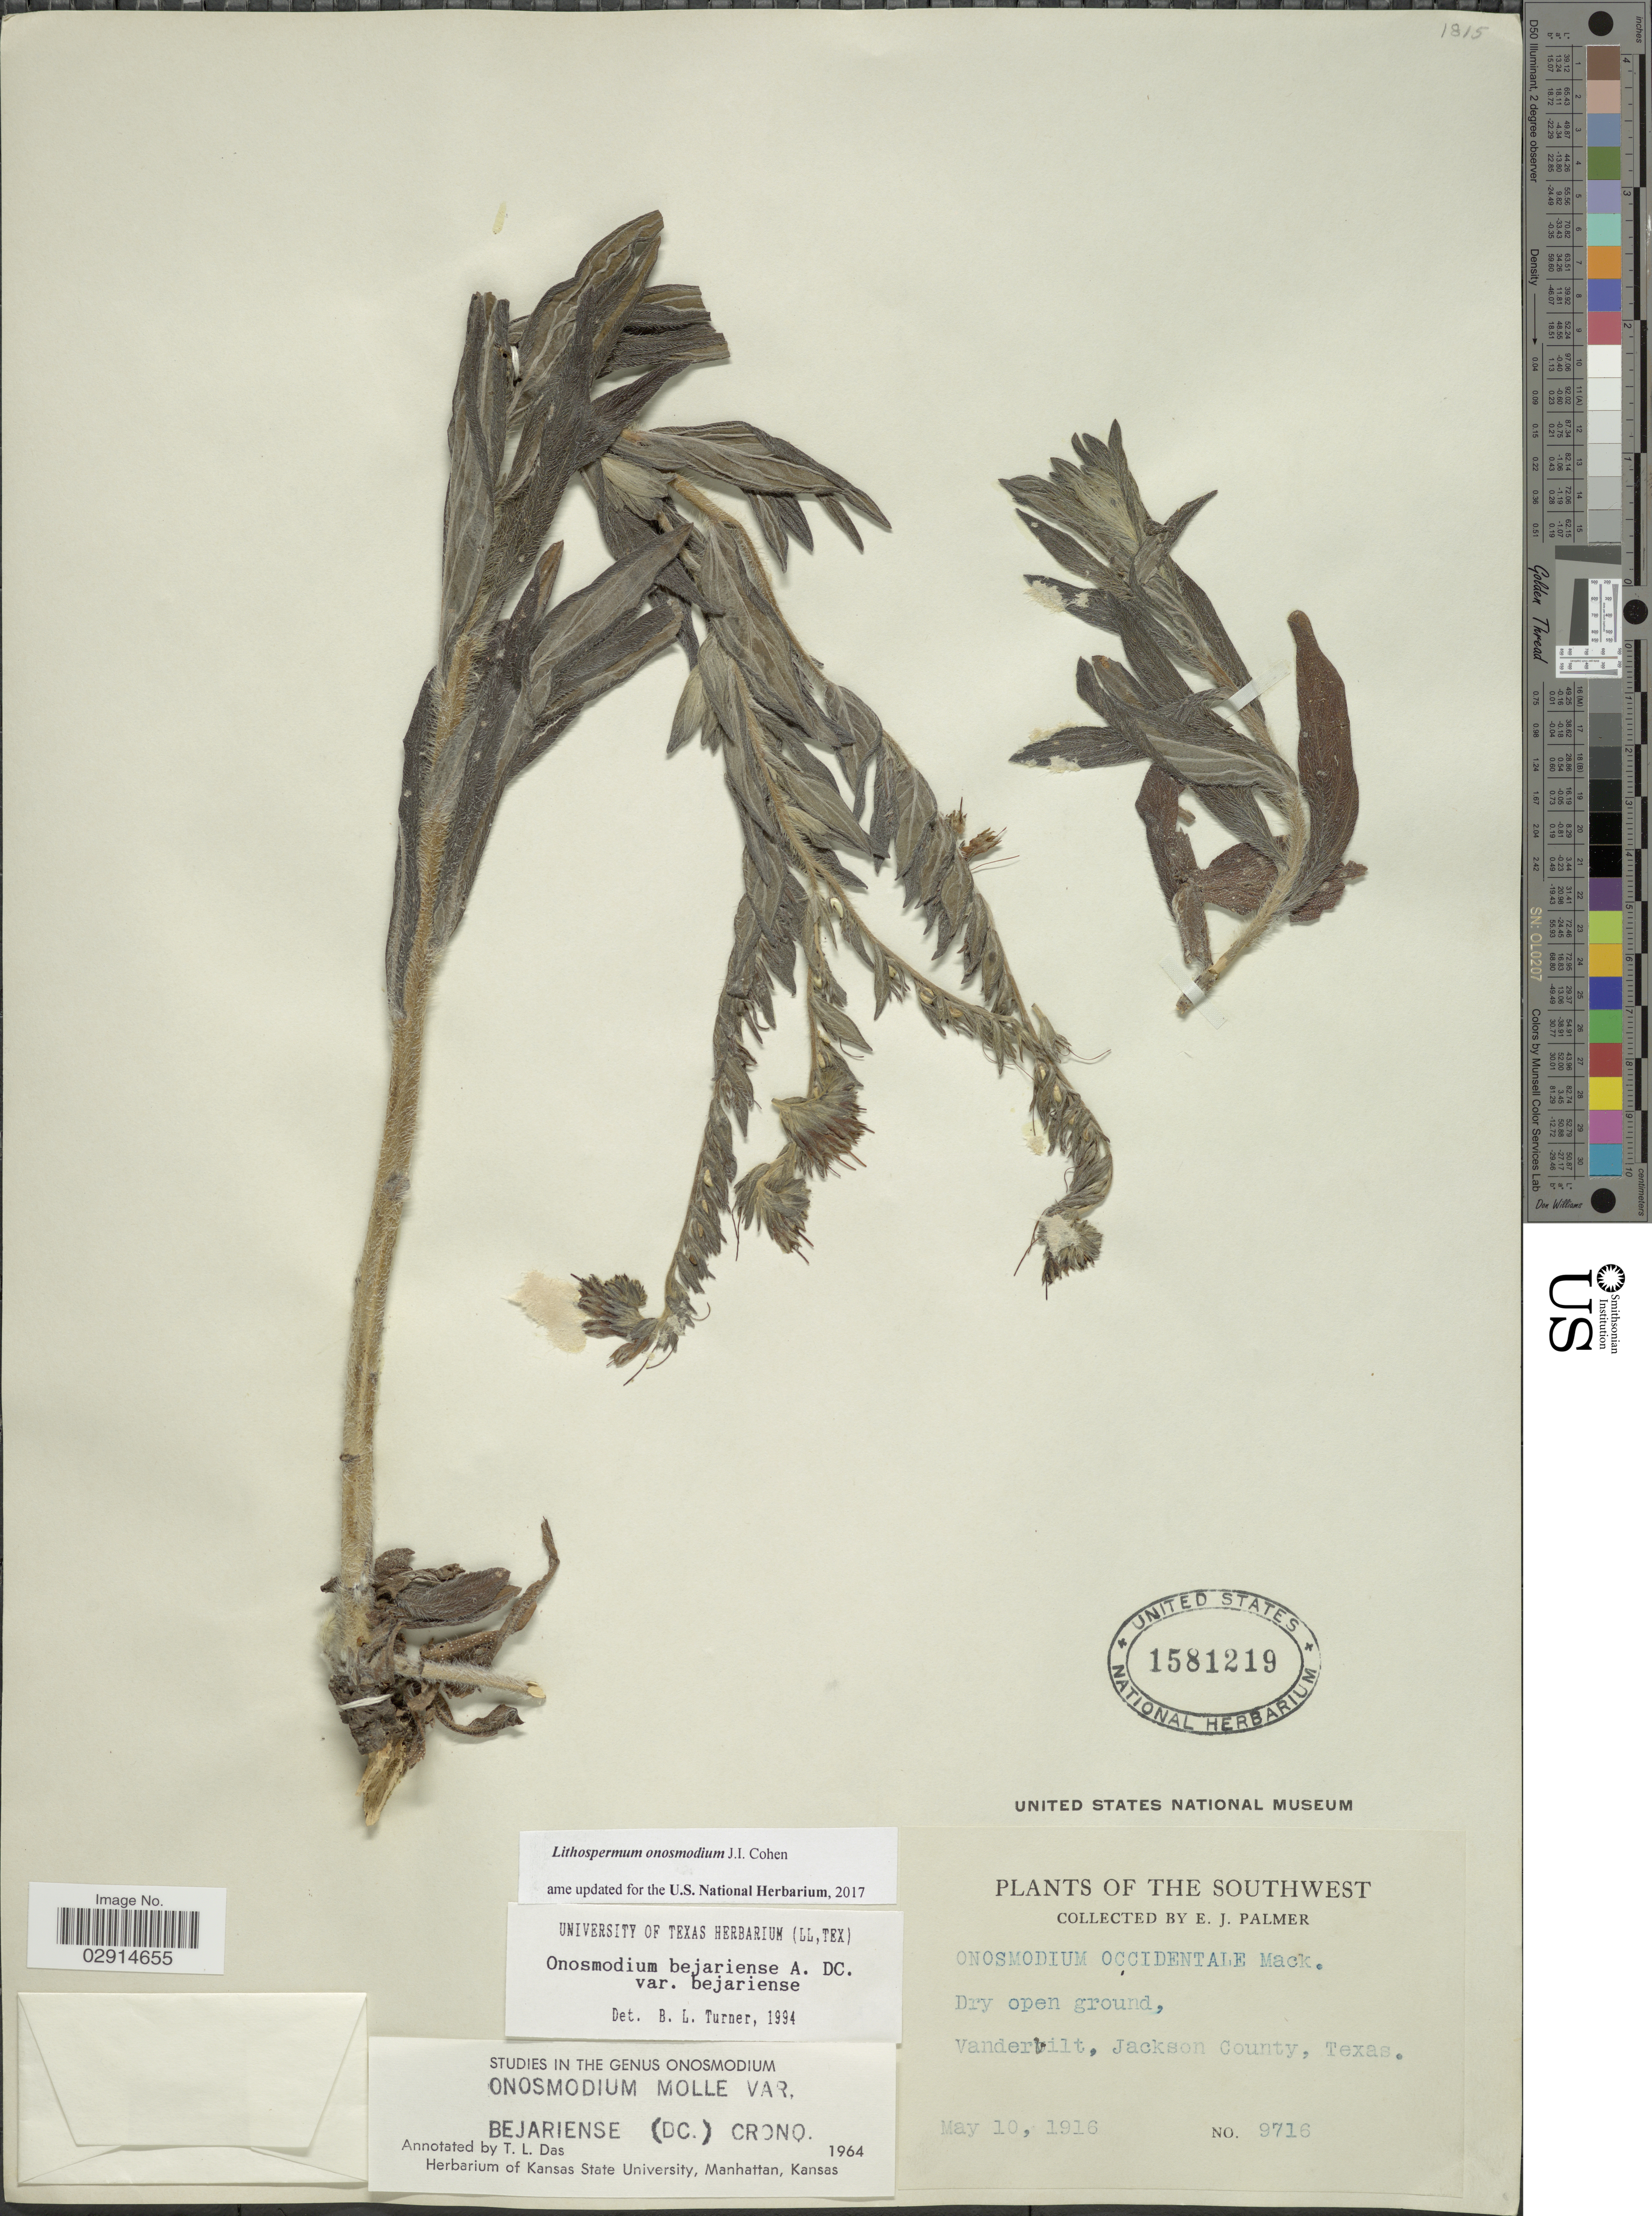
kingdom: Plantae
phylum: Tracheophyta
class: Magnoliopsida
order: Boraginales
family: Boraginaceae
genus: Lithospermum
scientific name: Lithospermum onosmodium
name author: Cohen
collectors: E. J. Palmer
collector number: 9716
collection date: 1916-05-10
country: United States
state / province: Texas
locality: The Southwest, Vanderbilt, Jackson County.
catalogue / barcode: US 1581219